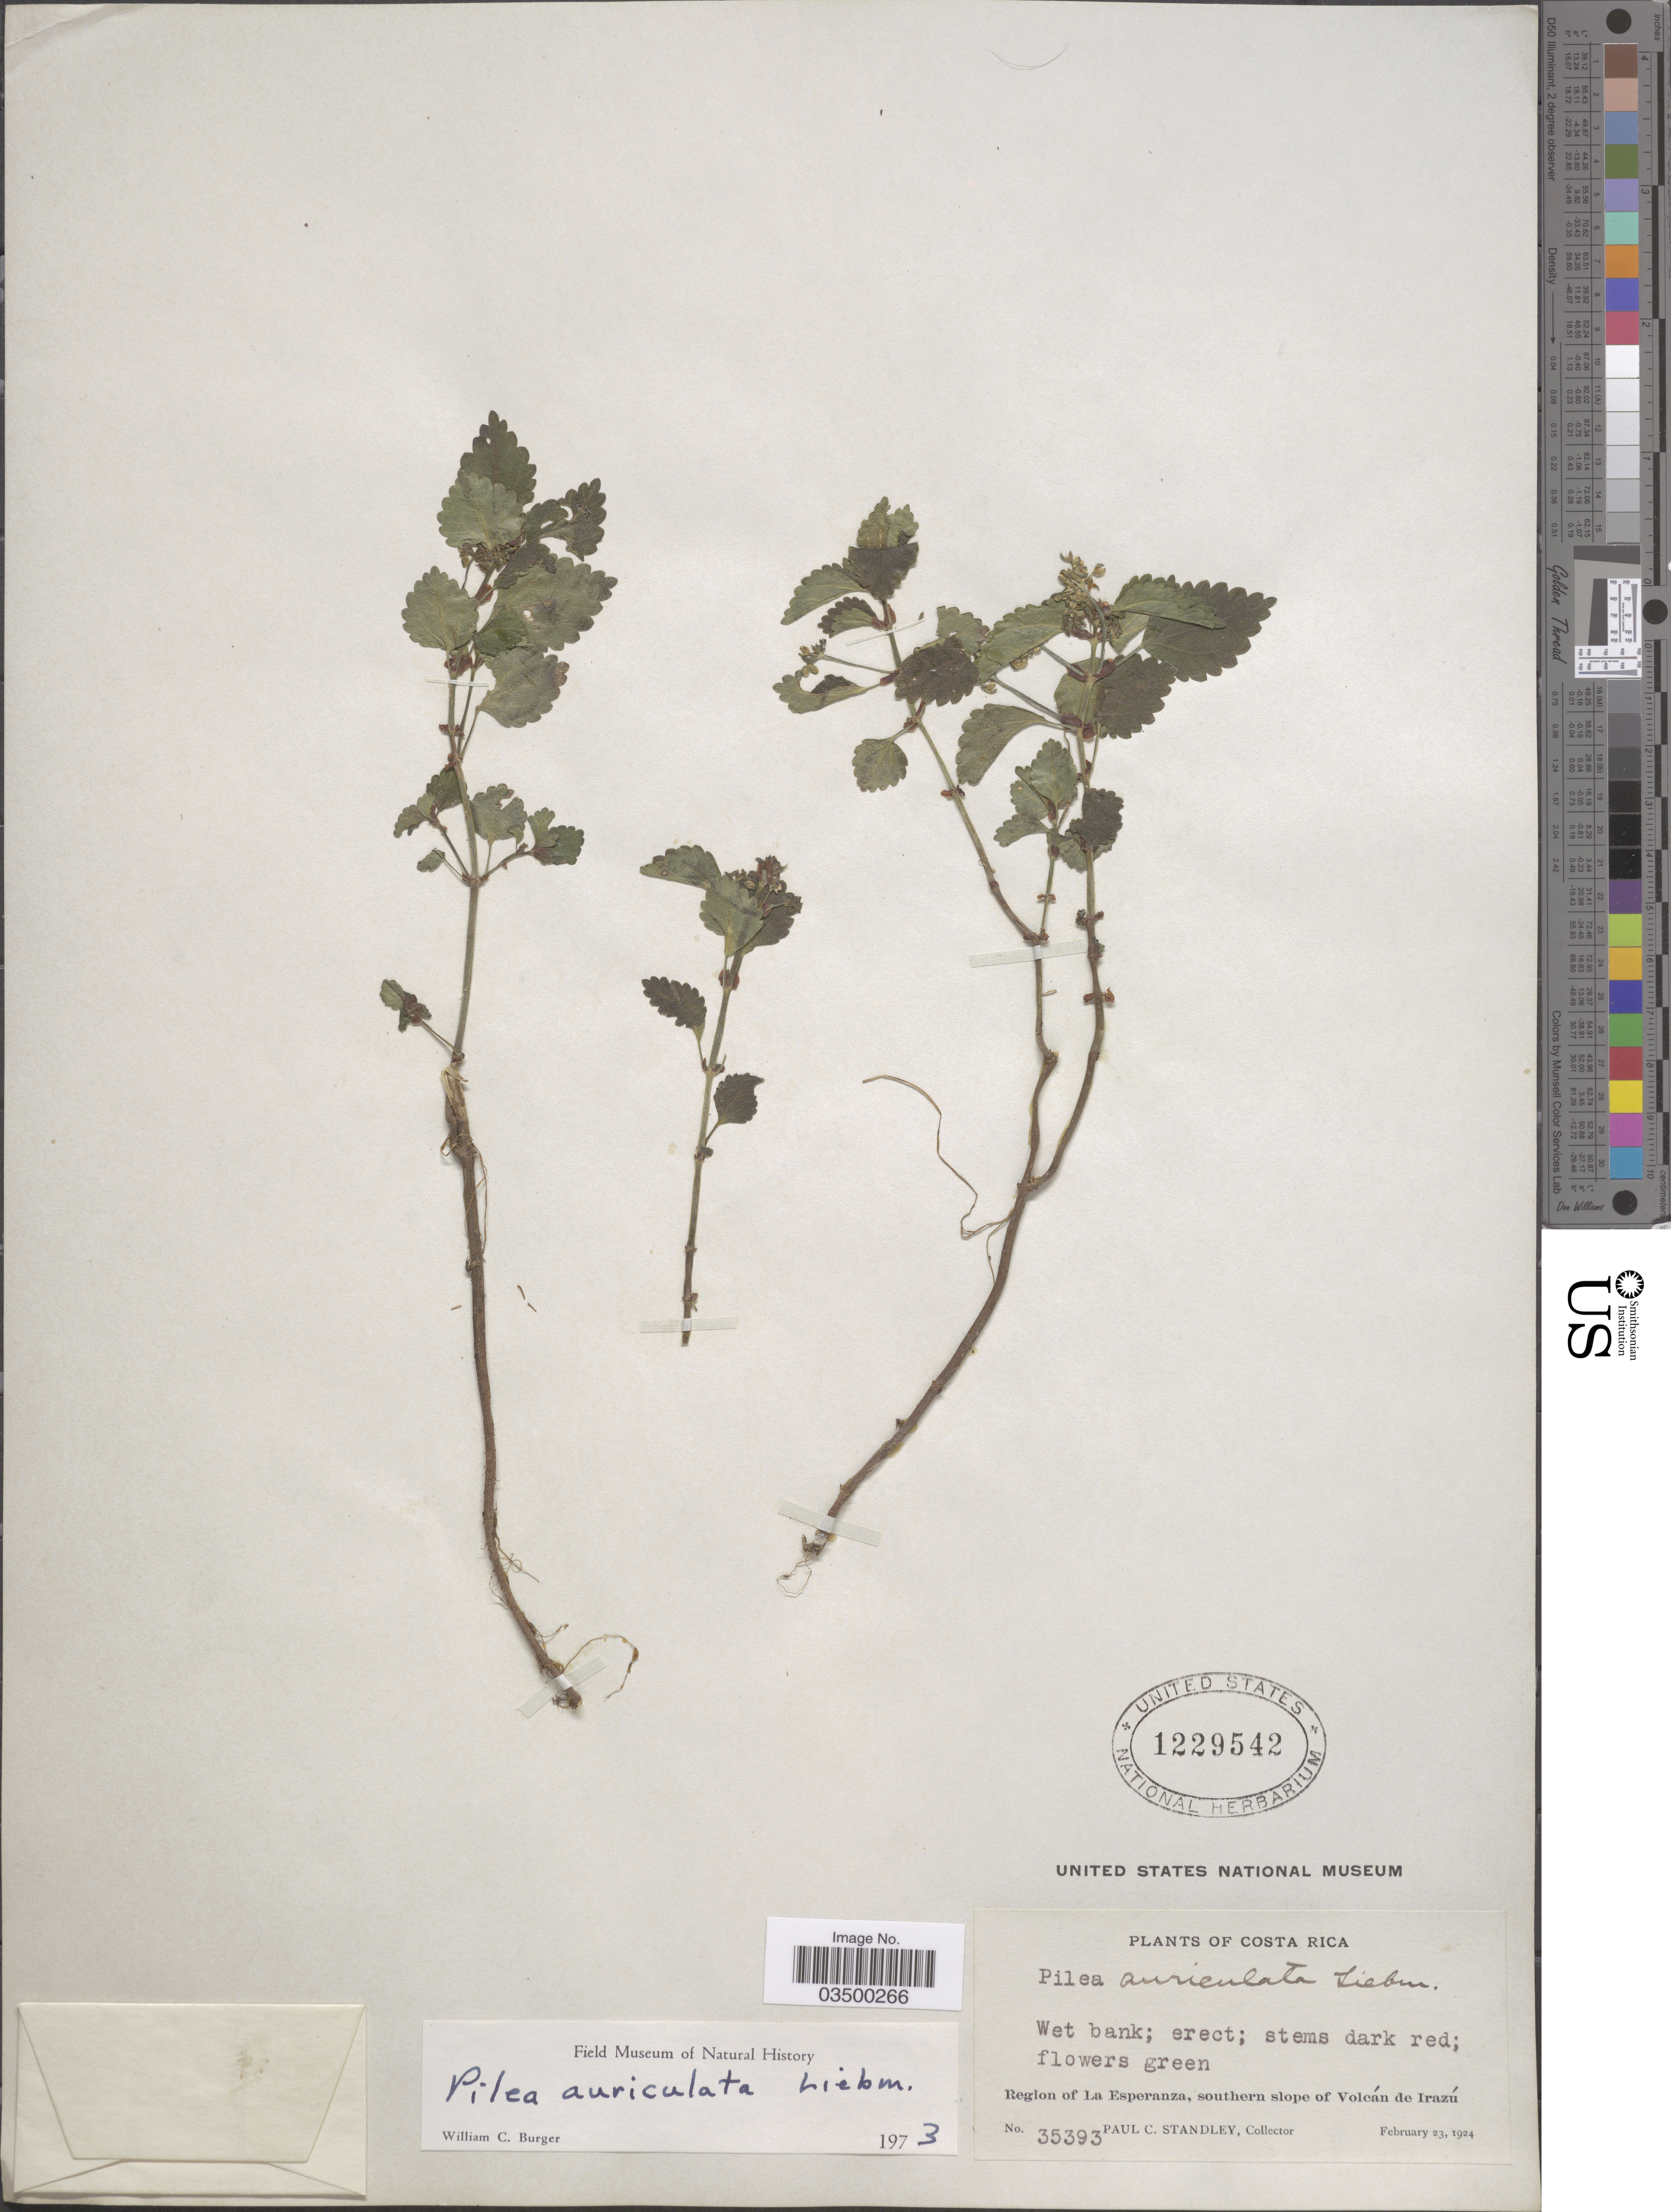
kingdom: Plantae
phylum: Tracheophyta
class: Magnoliopsida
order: Rosales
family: Urticaceae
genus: Pilea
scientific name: Pilea auriculata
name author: Liebm.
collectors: P. C. Standley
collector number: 35393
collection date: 1924-02-23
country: Costa Rica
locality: Region of La Esperanza, southern slope of Volcán de Irazú.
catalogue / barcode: US 1229542